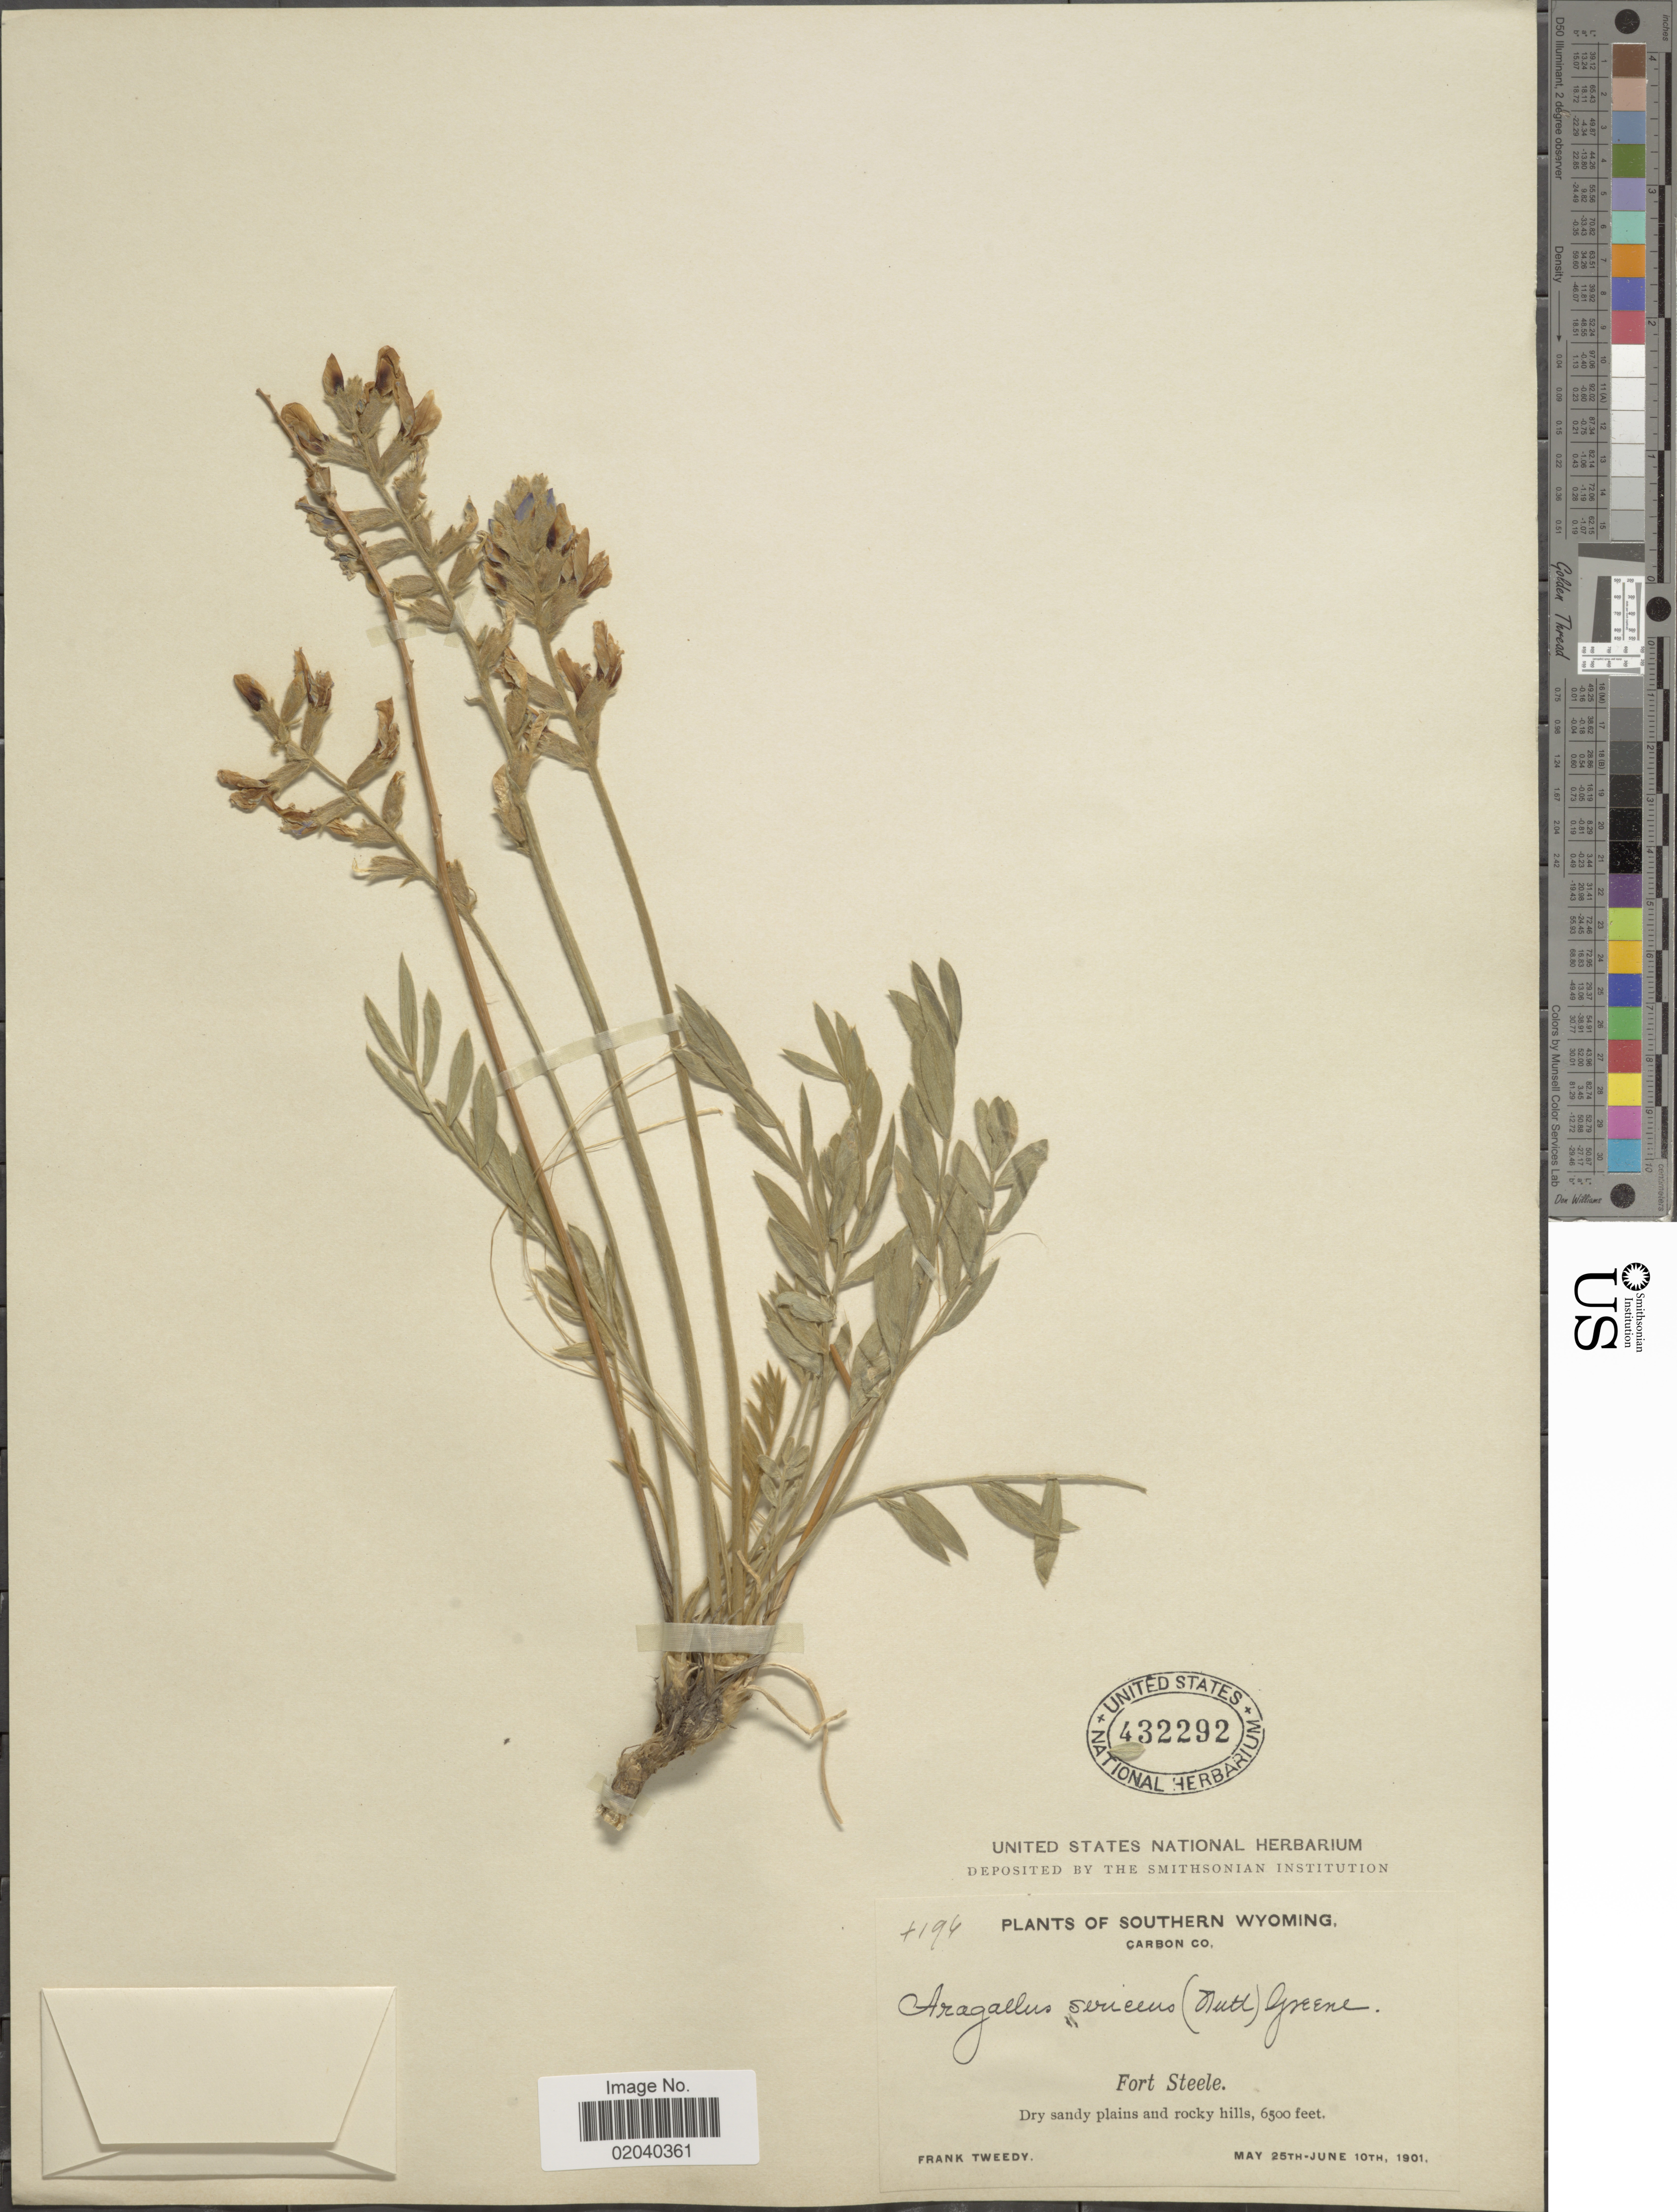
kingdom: Plantae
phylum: Tracheophyta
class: Magnoliopsida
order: Fabales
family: Fabaceae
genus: Oxytropis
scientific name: Oxytropis sericea var. sericea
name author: Nutt.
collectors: F. Tweedy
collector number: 4194*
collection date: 1901-05-25/1901-06-10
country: United States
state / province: Wyoming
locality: Southern Wyoming. Carbon Co. Fort Steele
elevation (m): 1981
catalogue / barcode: US 432292